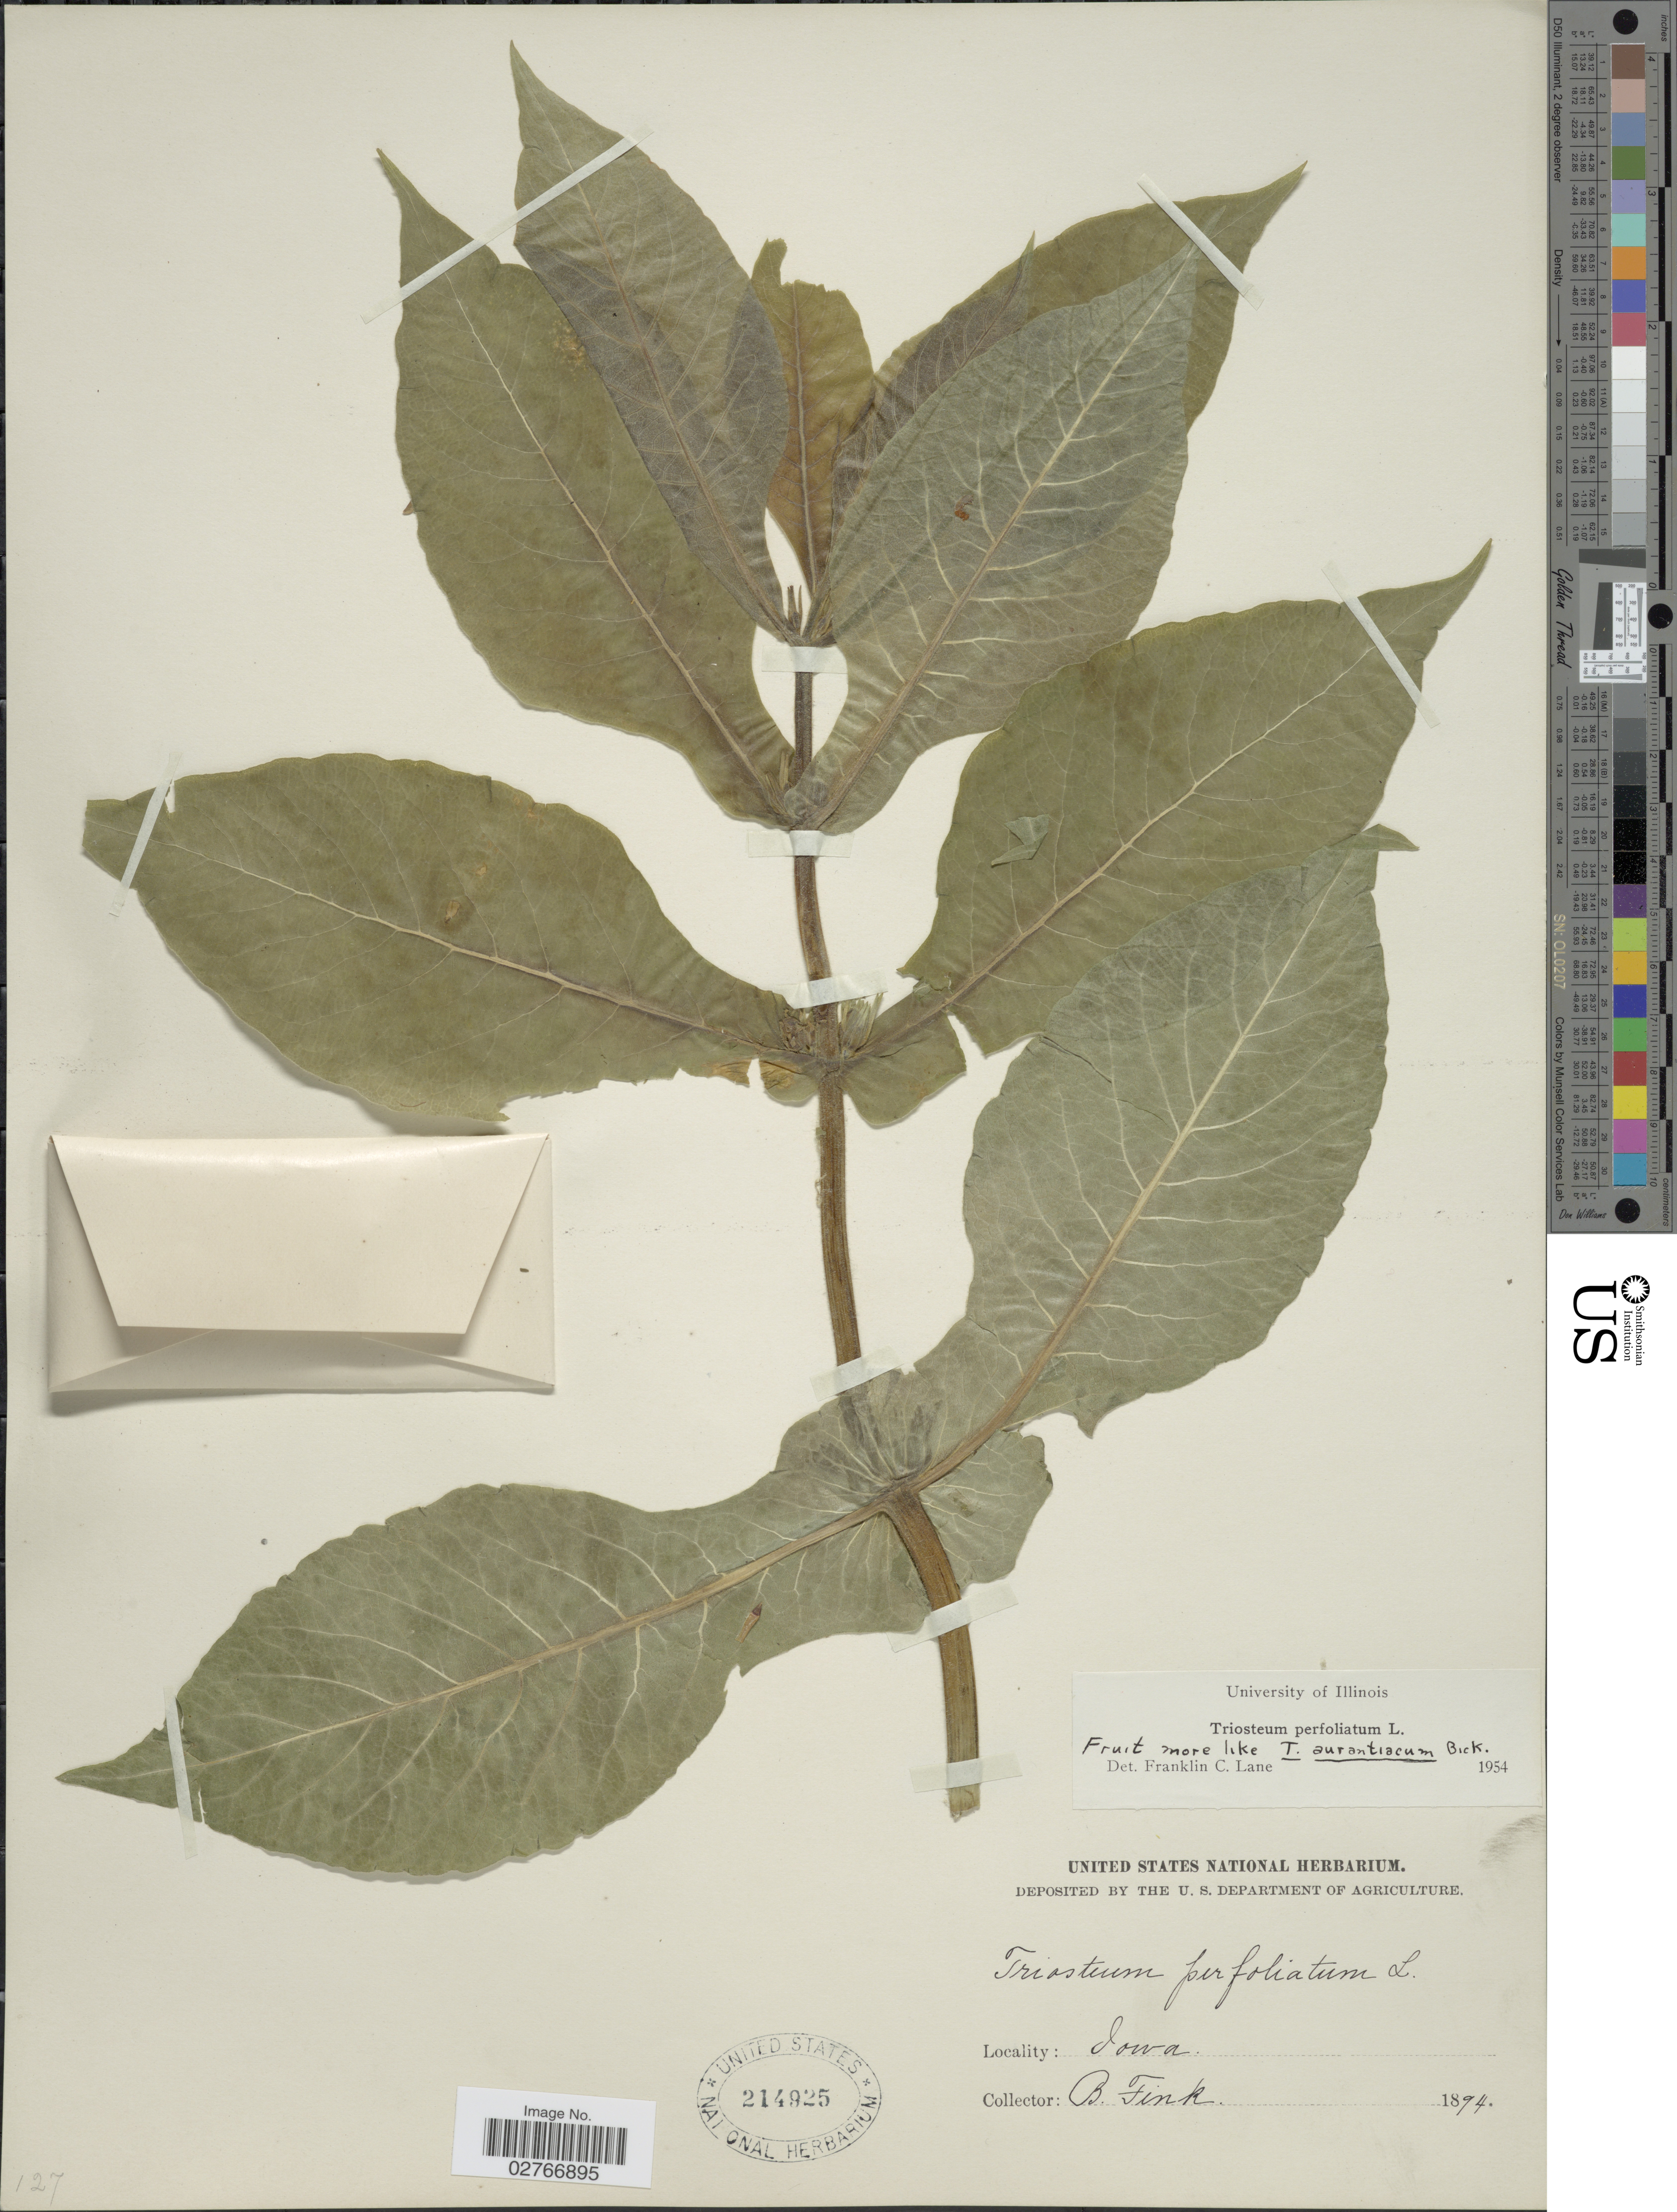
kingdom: Plantae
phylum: Tracheophyta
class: Magnoliopsida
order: Dipsacales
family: Caprifoliaceae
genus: Triosteum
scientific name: Triosteum perfoliatum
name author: L.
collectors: B. Fink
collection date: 1894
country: United States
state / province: Iowa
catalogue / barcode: US 214925